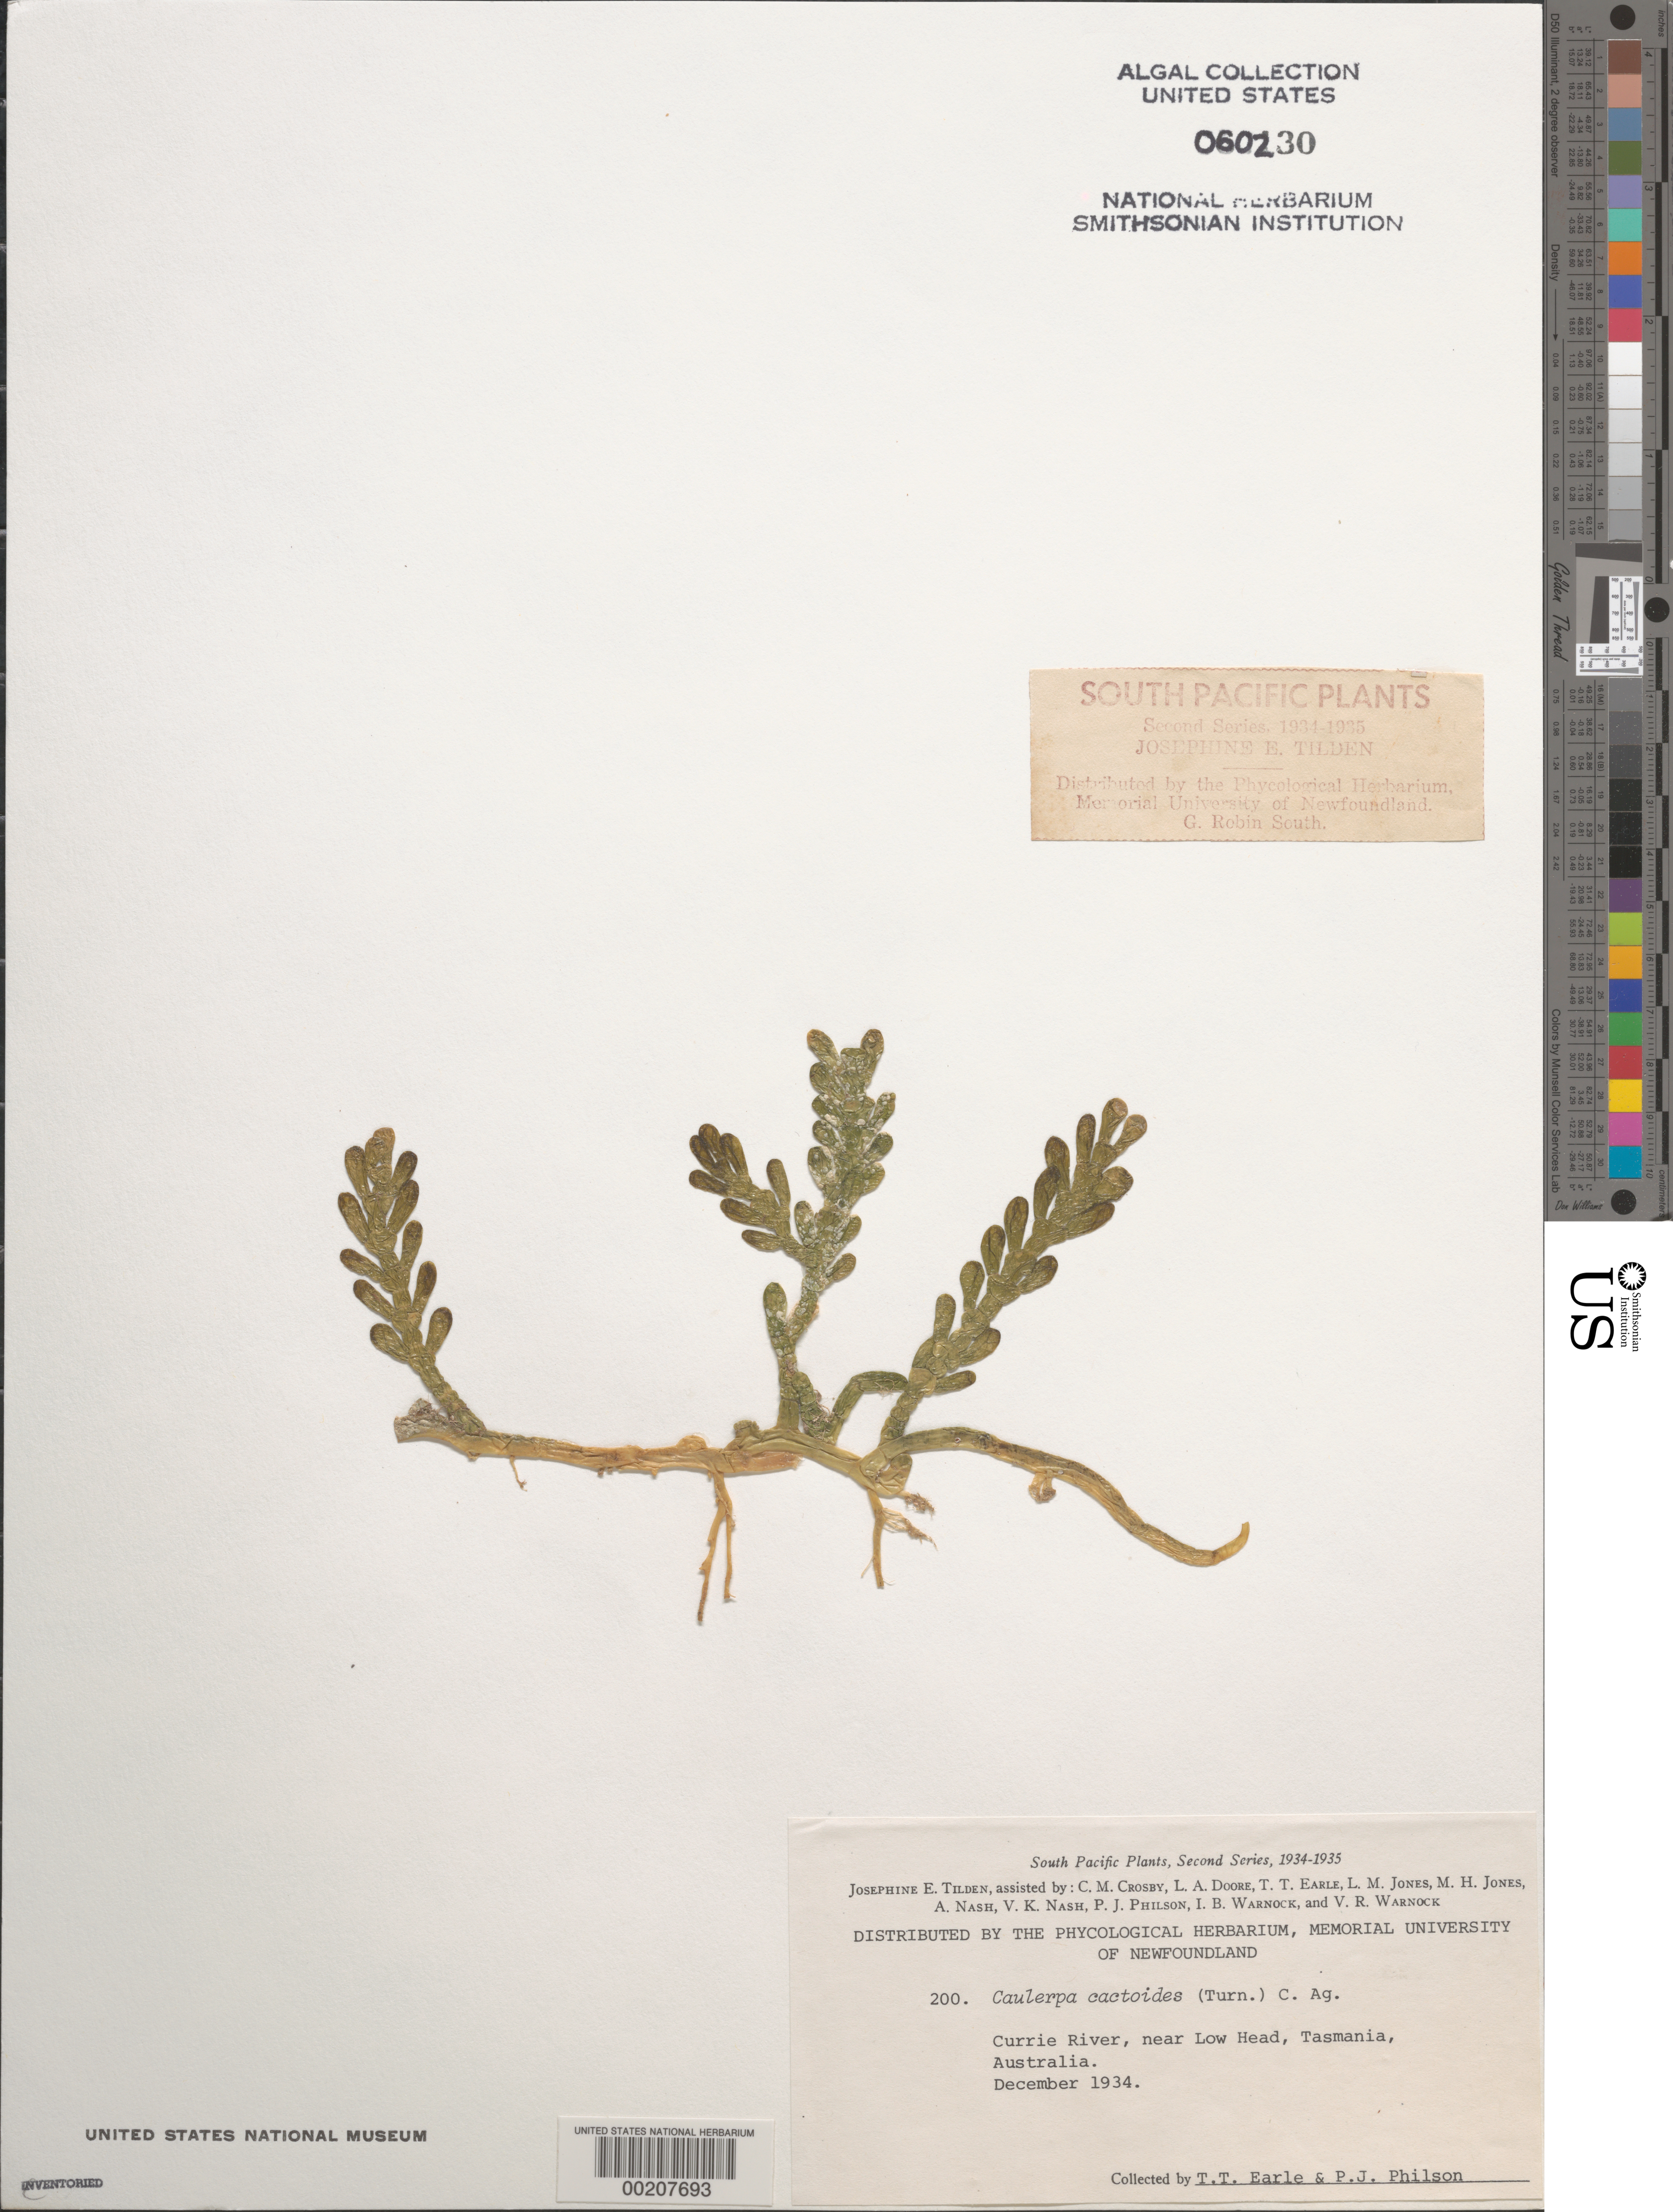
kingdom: Plantae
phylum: Chlorophyta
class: Ulvophyceae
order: Bryopsidales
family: Caulerpaceae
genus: Caulerpa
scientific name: Caulerpa cactoides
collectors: T. Earle & P. Philson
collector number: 200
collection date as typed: Dec 1934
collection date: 1934-12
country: Australia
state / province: Tasmania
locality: Currie near Low Head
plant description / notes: Tilden, South Pacific Plants, Second Series, 1934-1935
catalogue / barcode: US 60230